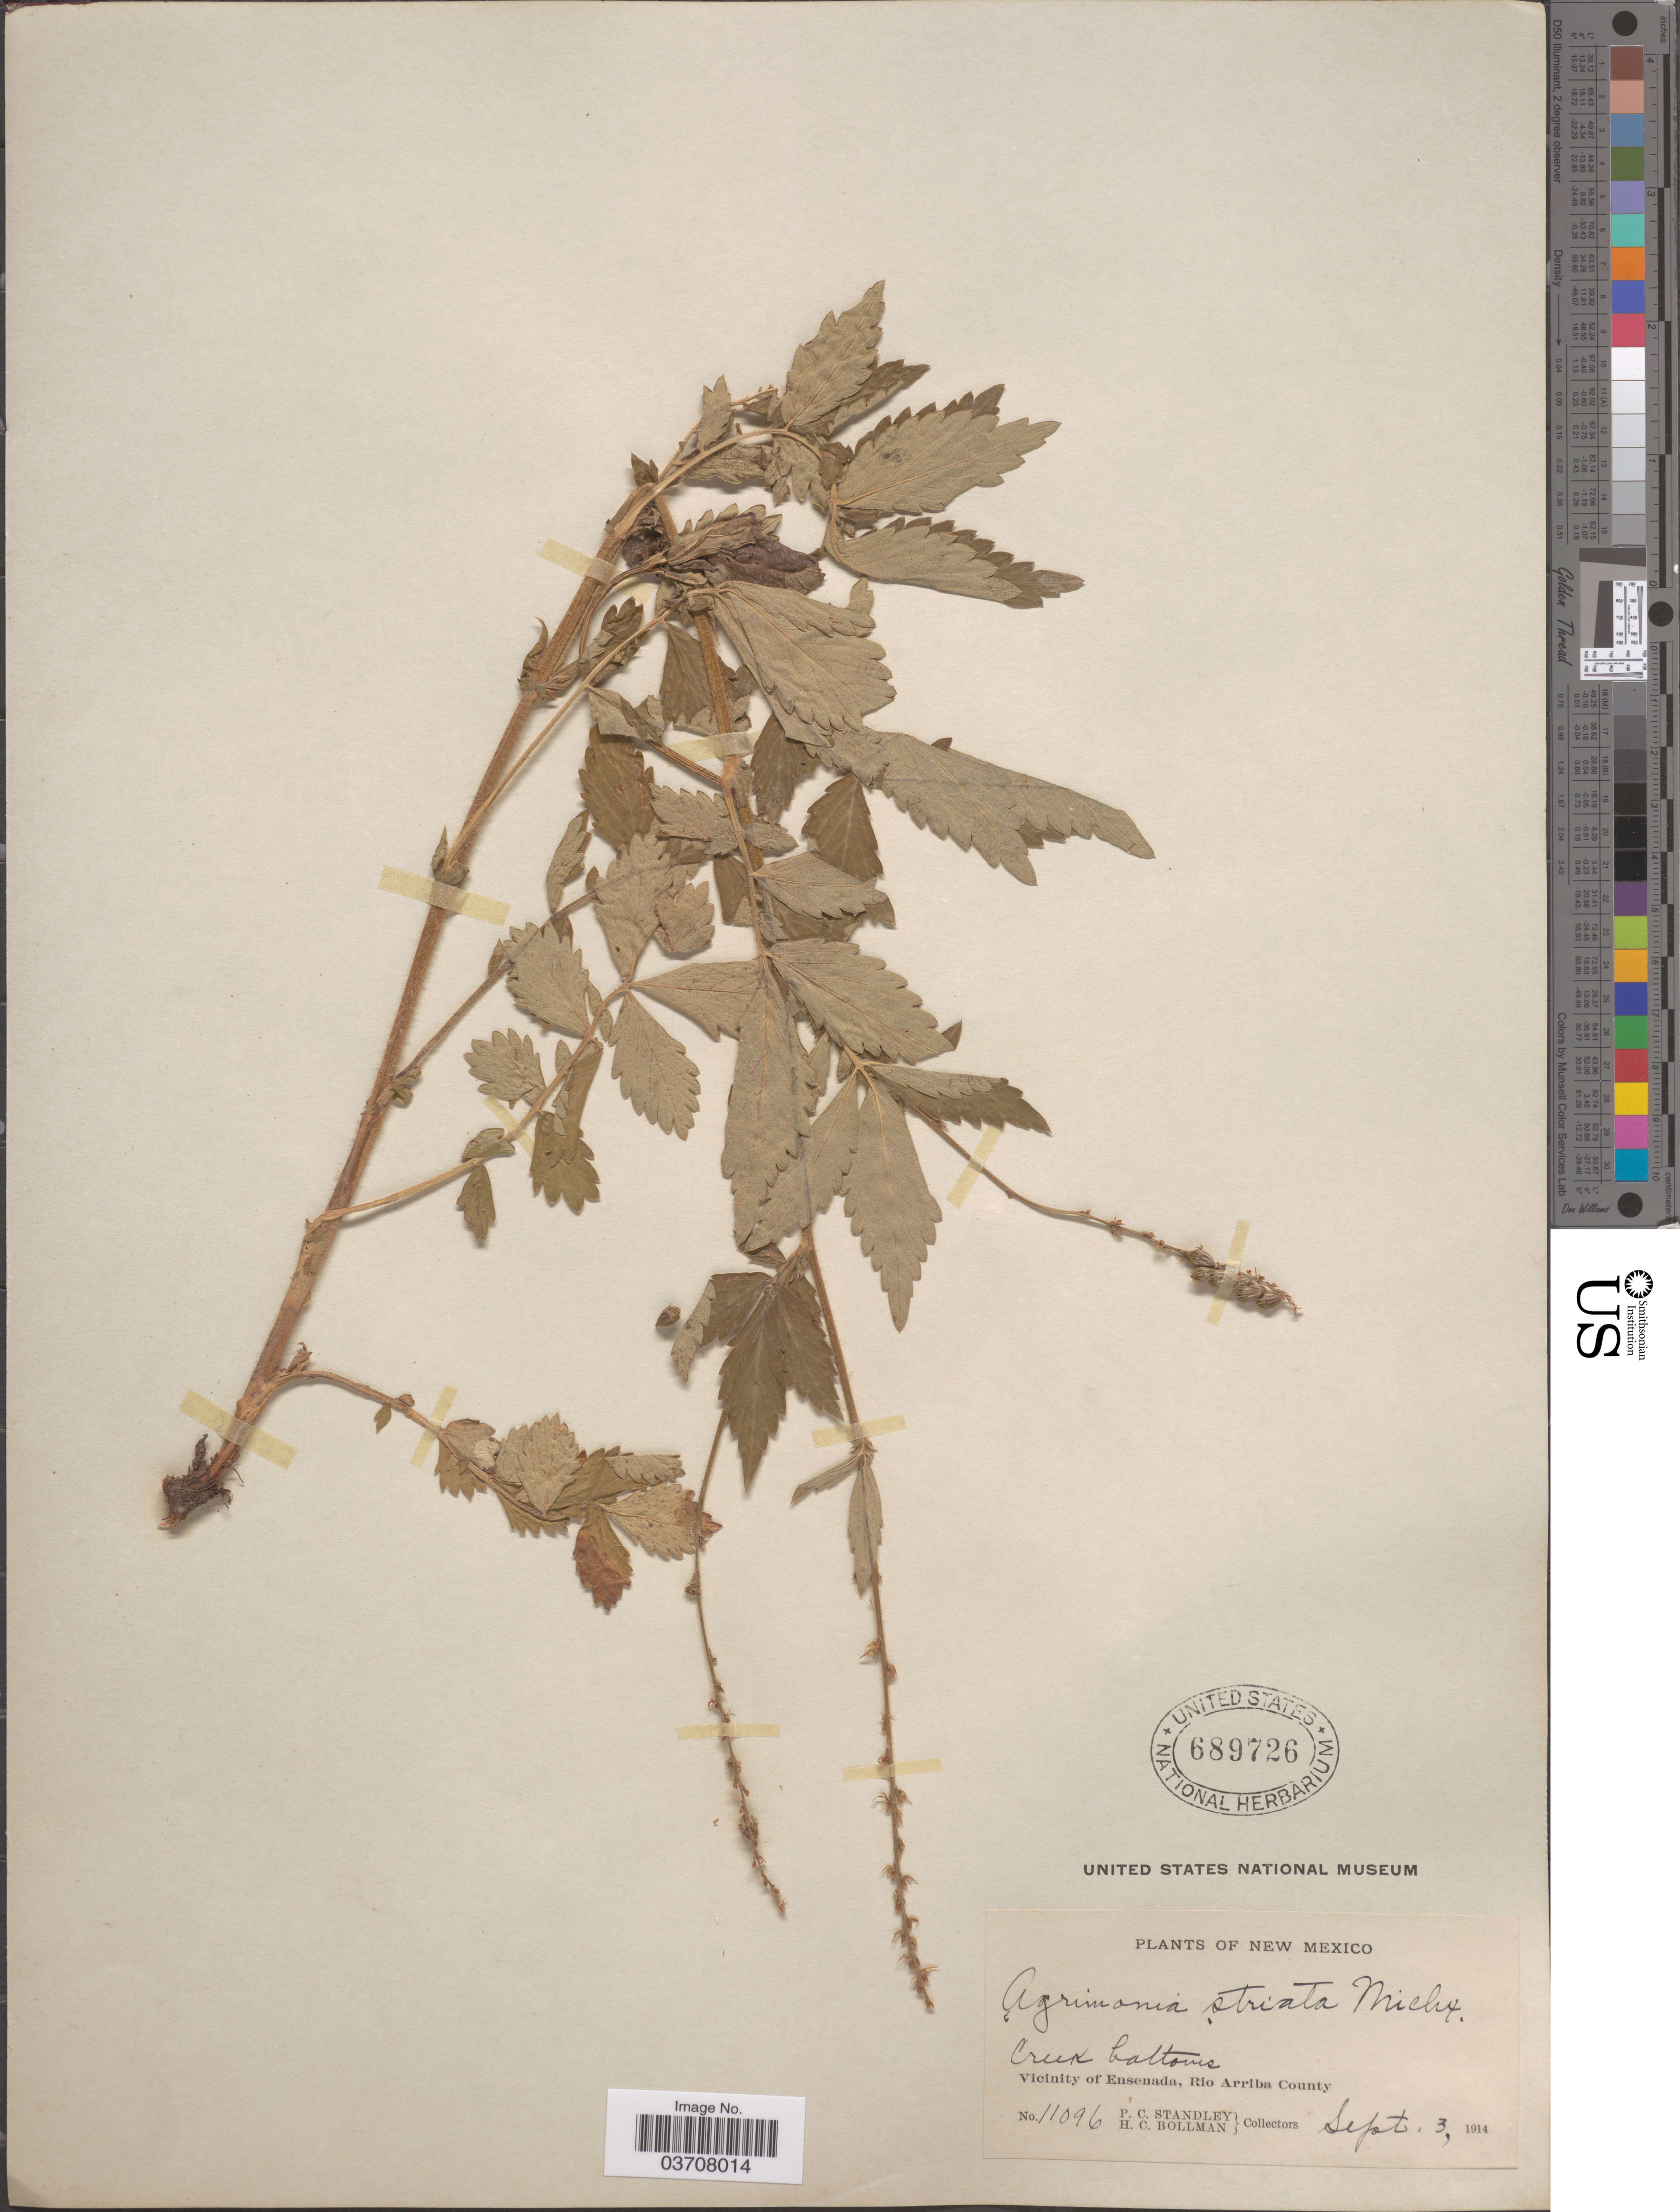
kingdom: Plantae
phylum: Tracheophyta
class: Magnoliopsida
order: Rosales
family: Rosaceae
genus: Agrimonia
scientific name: Agrimonia striata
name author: Michx.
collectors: P. C. Standley & H. C. Bollman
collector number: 11096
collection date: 1914-09-03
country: United States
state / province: New Mexico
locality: Creek bottoms. Vicinity of Ensenada, Rio Arriba County.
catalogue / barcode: US 689726